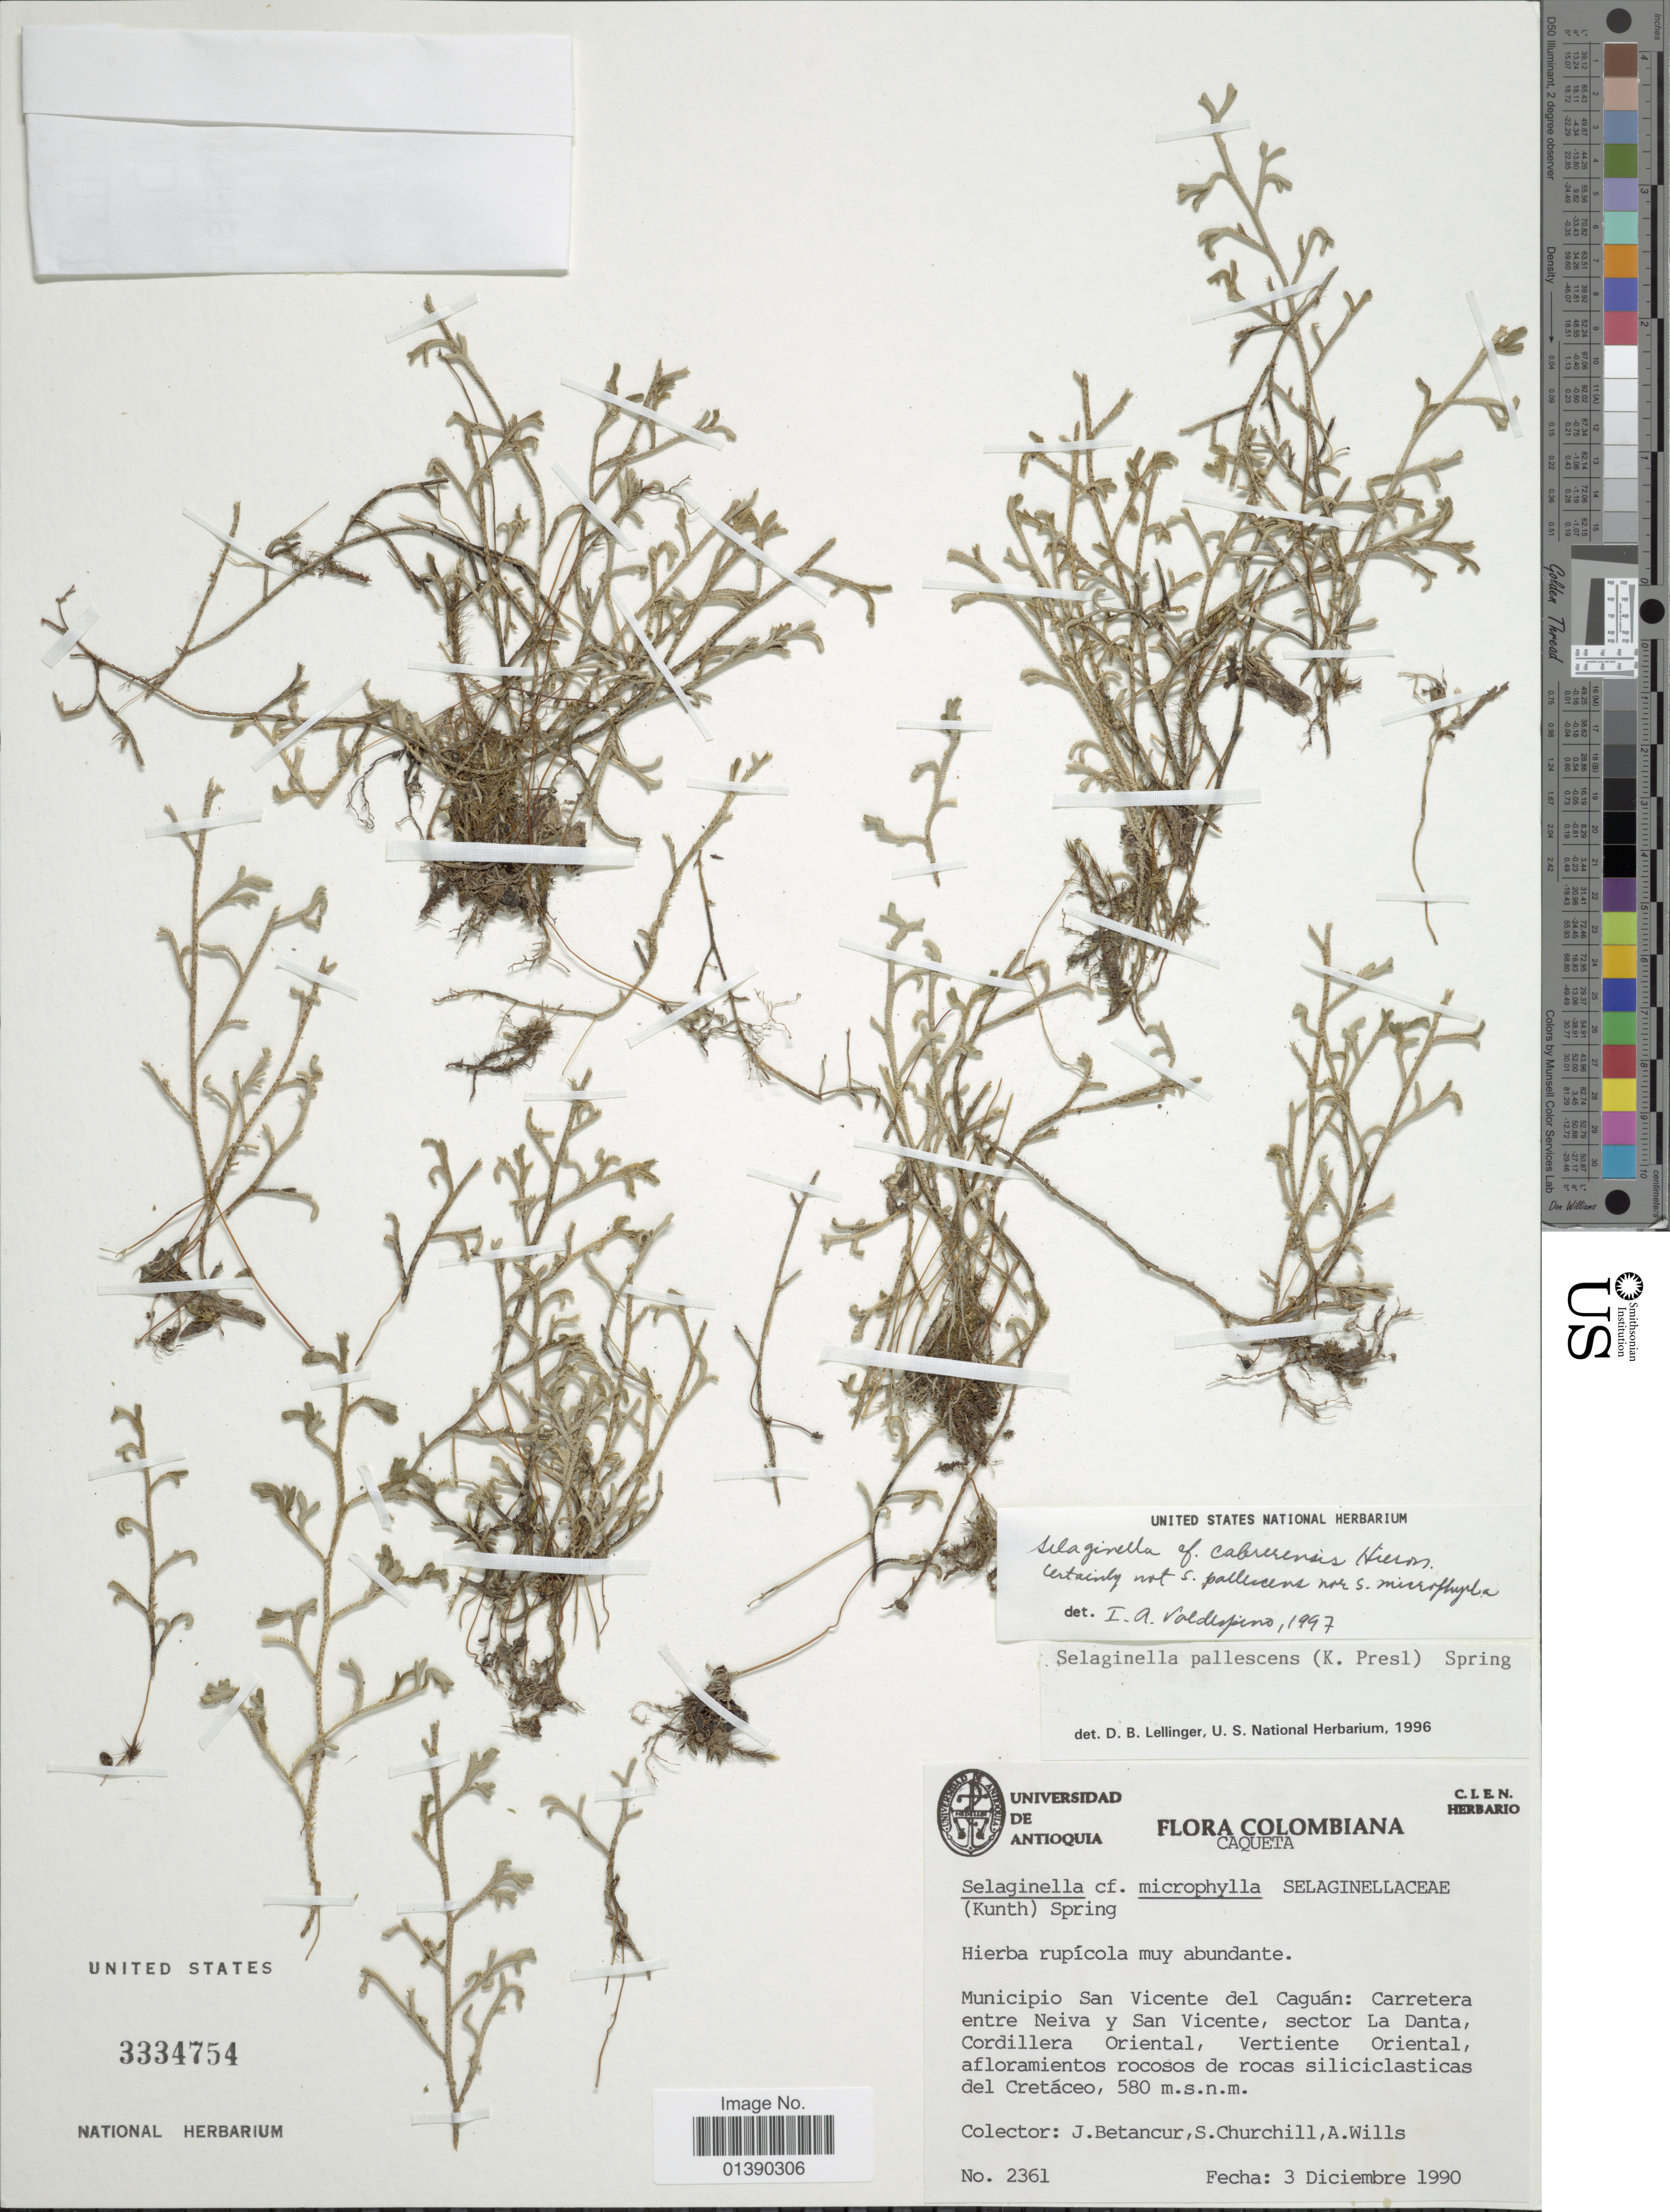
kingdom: Plantae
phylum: Tracheophyta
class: Lycopodiopsida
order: Selaginellales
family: Selaginellaceae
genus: Selaginella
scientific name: Selaginella cabrerensis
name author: Hieron.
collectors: J. Betancur, S. Churchill & A. Wills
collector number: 2361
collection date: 1990-12-03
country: Colombia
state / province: Caquetá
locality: Municipio San Vicinete del Caguán: Carretera entre Neiva y San Vicente, sector La Danta, Cordillera Oriental, Vertiente Oriental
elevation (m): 580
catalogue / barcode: US 3334754